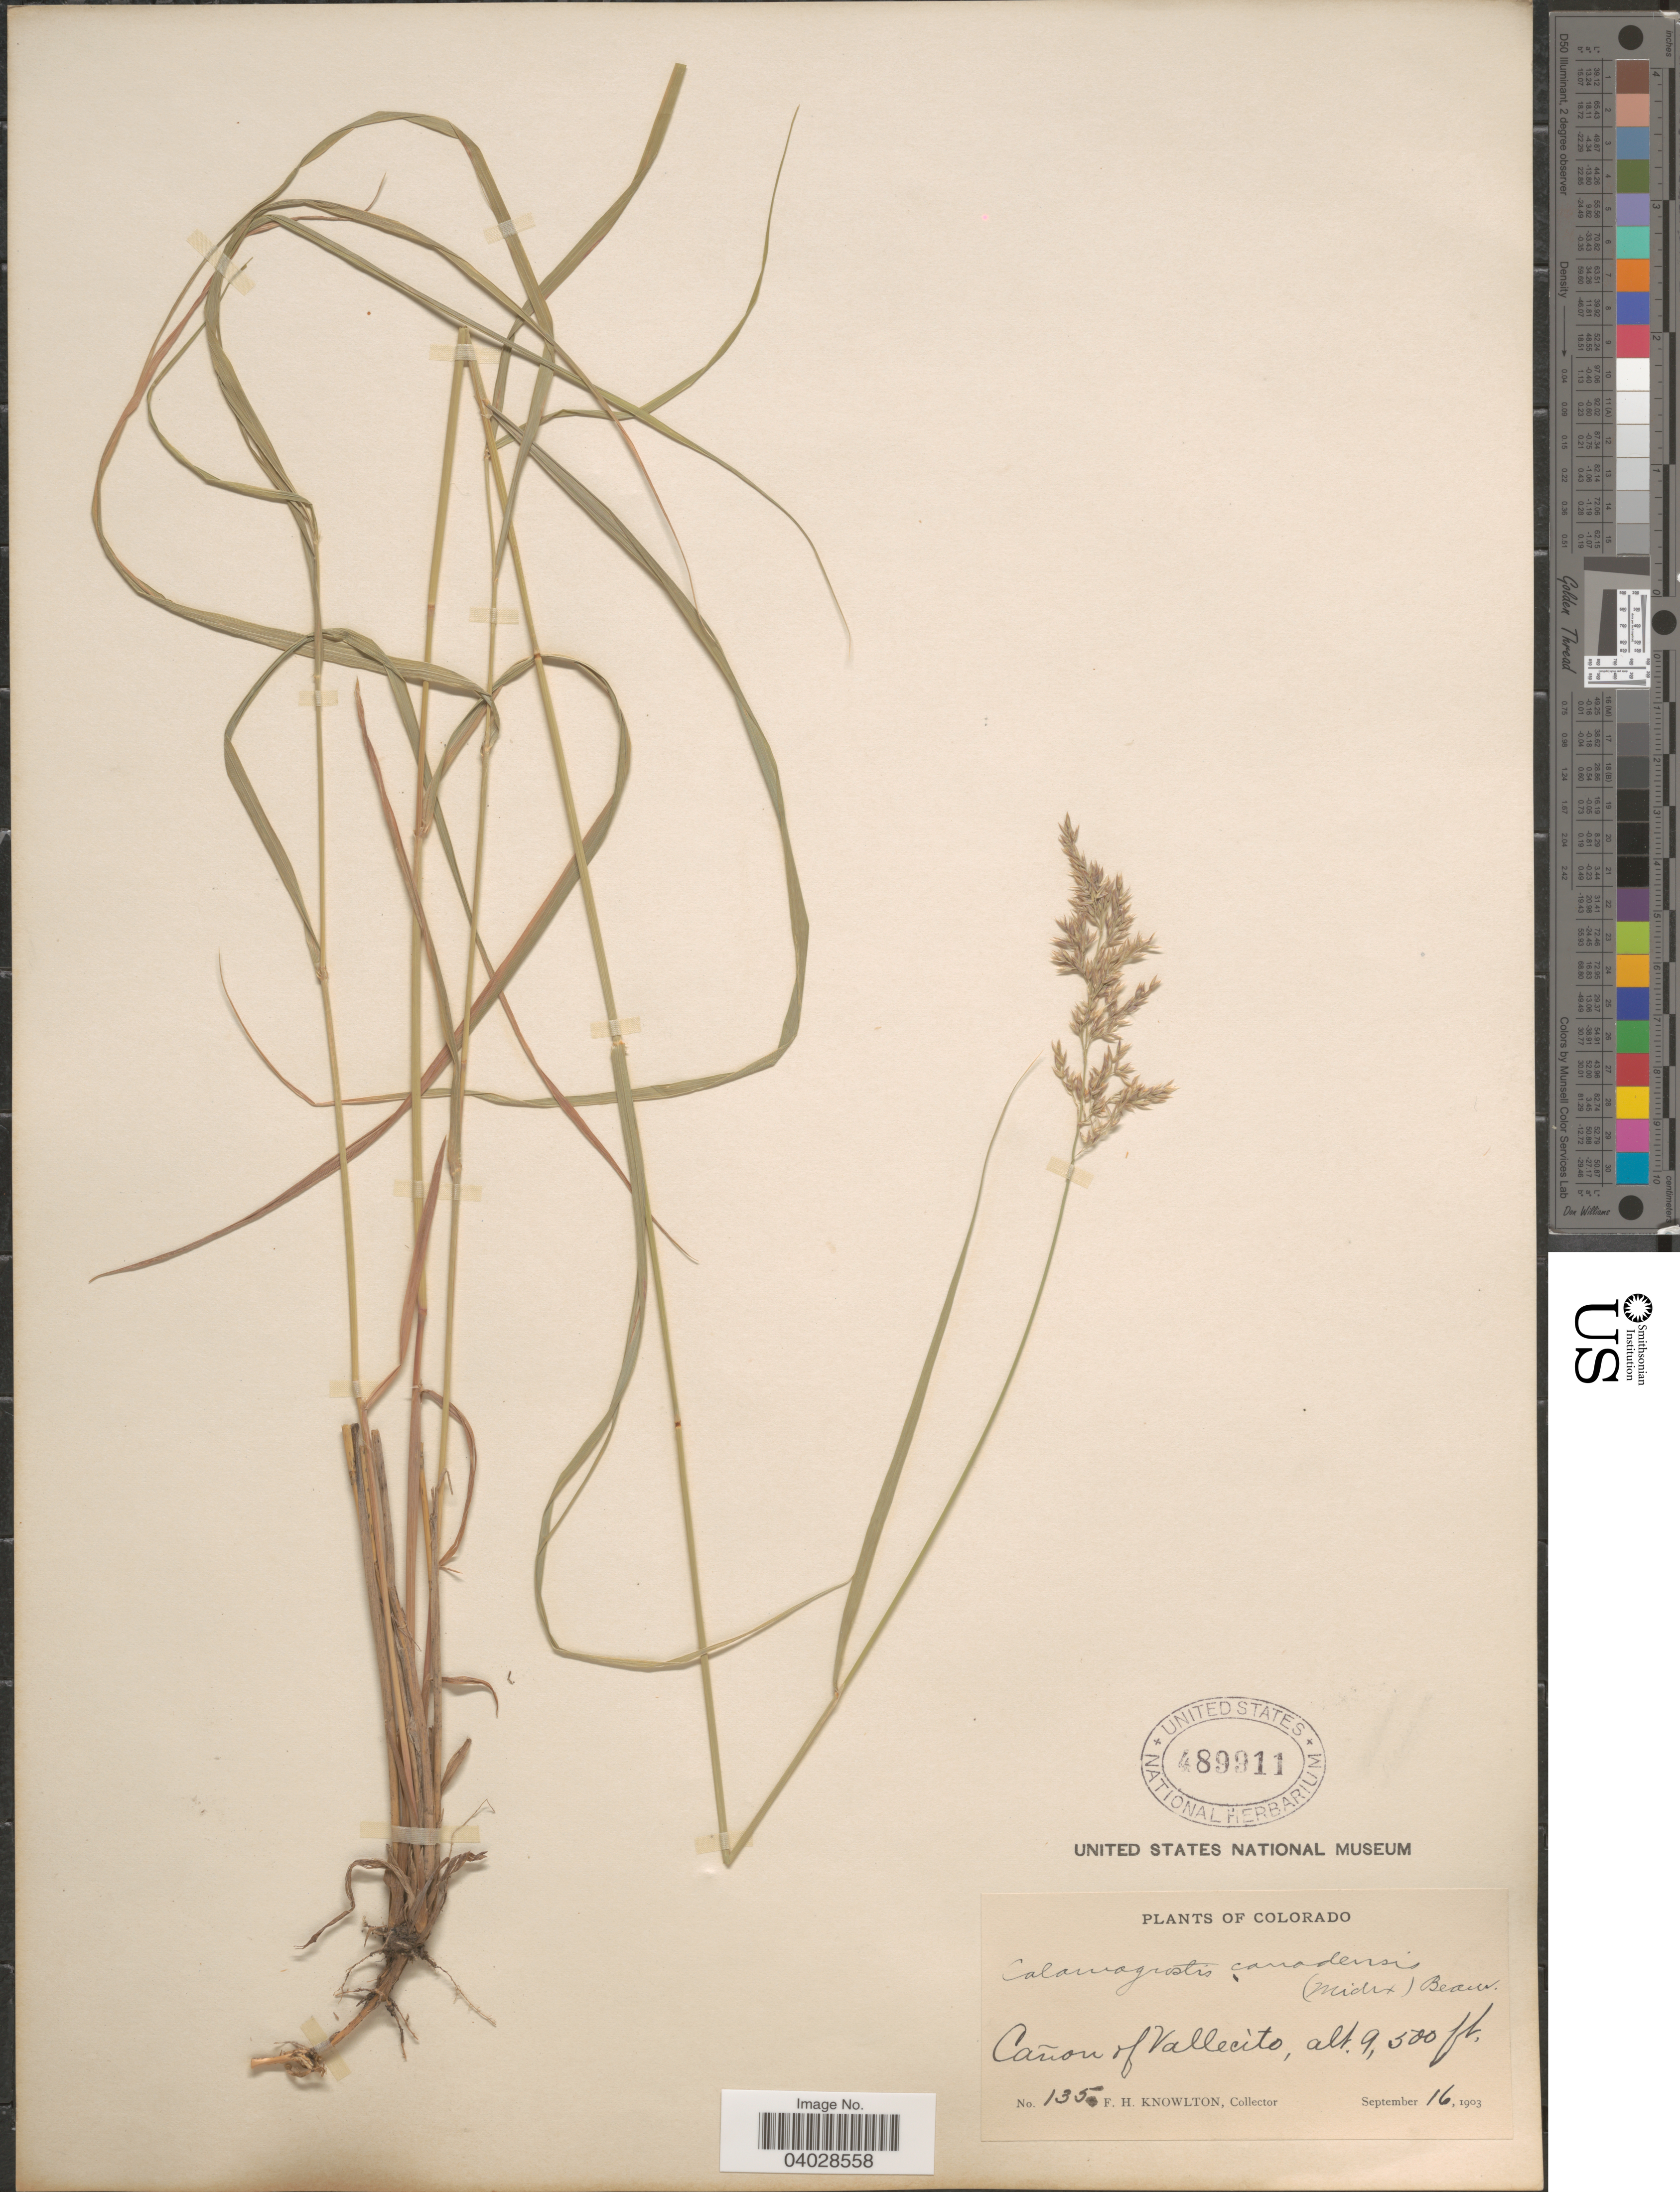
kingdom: Plantae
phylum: Tracheophyta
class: Liliopsida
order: Poales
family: Poaceae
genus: Calamagrostis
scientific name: Calamagrostis canadensis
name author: (Michx.) P. Beauv.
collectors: F. H. Knowlton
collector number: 135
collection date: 1903-09-16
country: United States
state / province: Colorado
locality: Cañon of Vallecito.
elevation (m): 2896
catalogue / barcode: US 489911